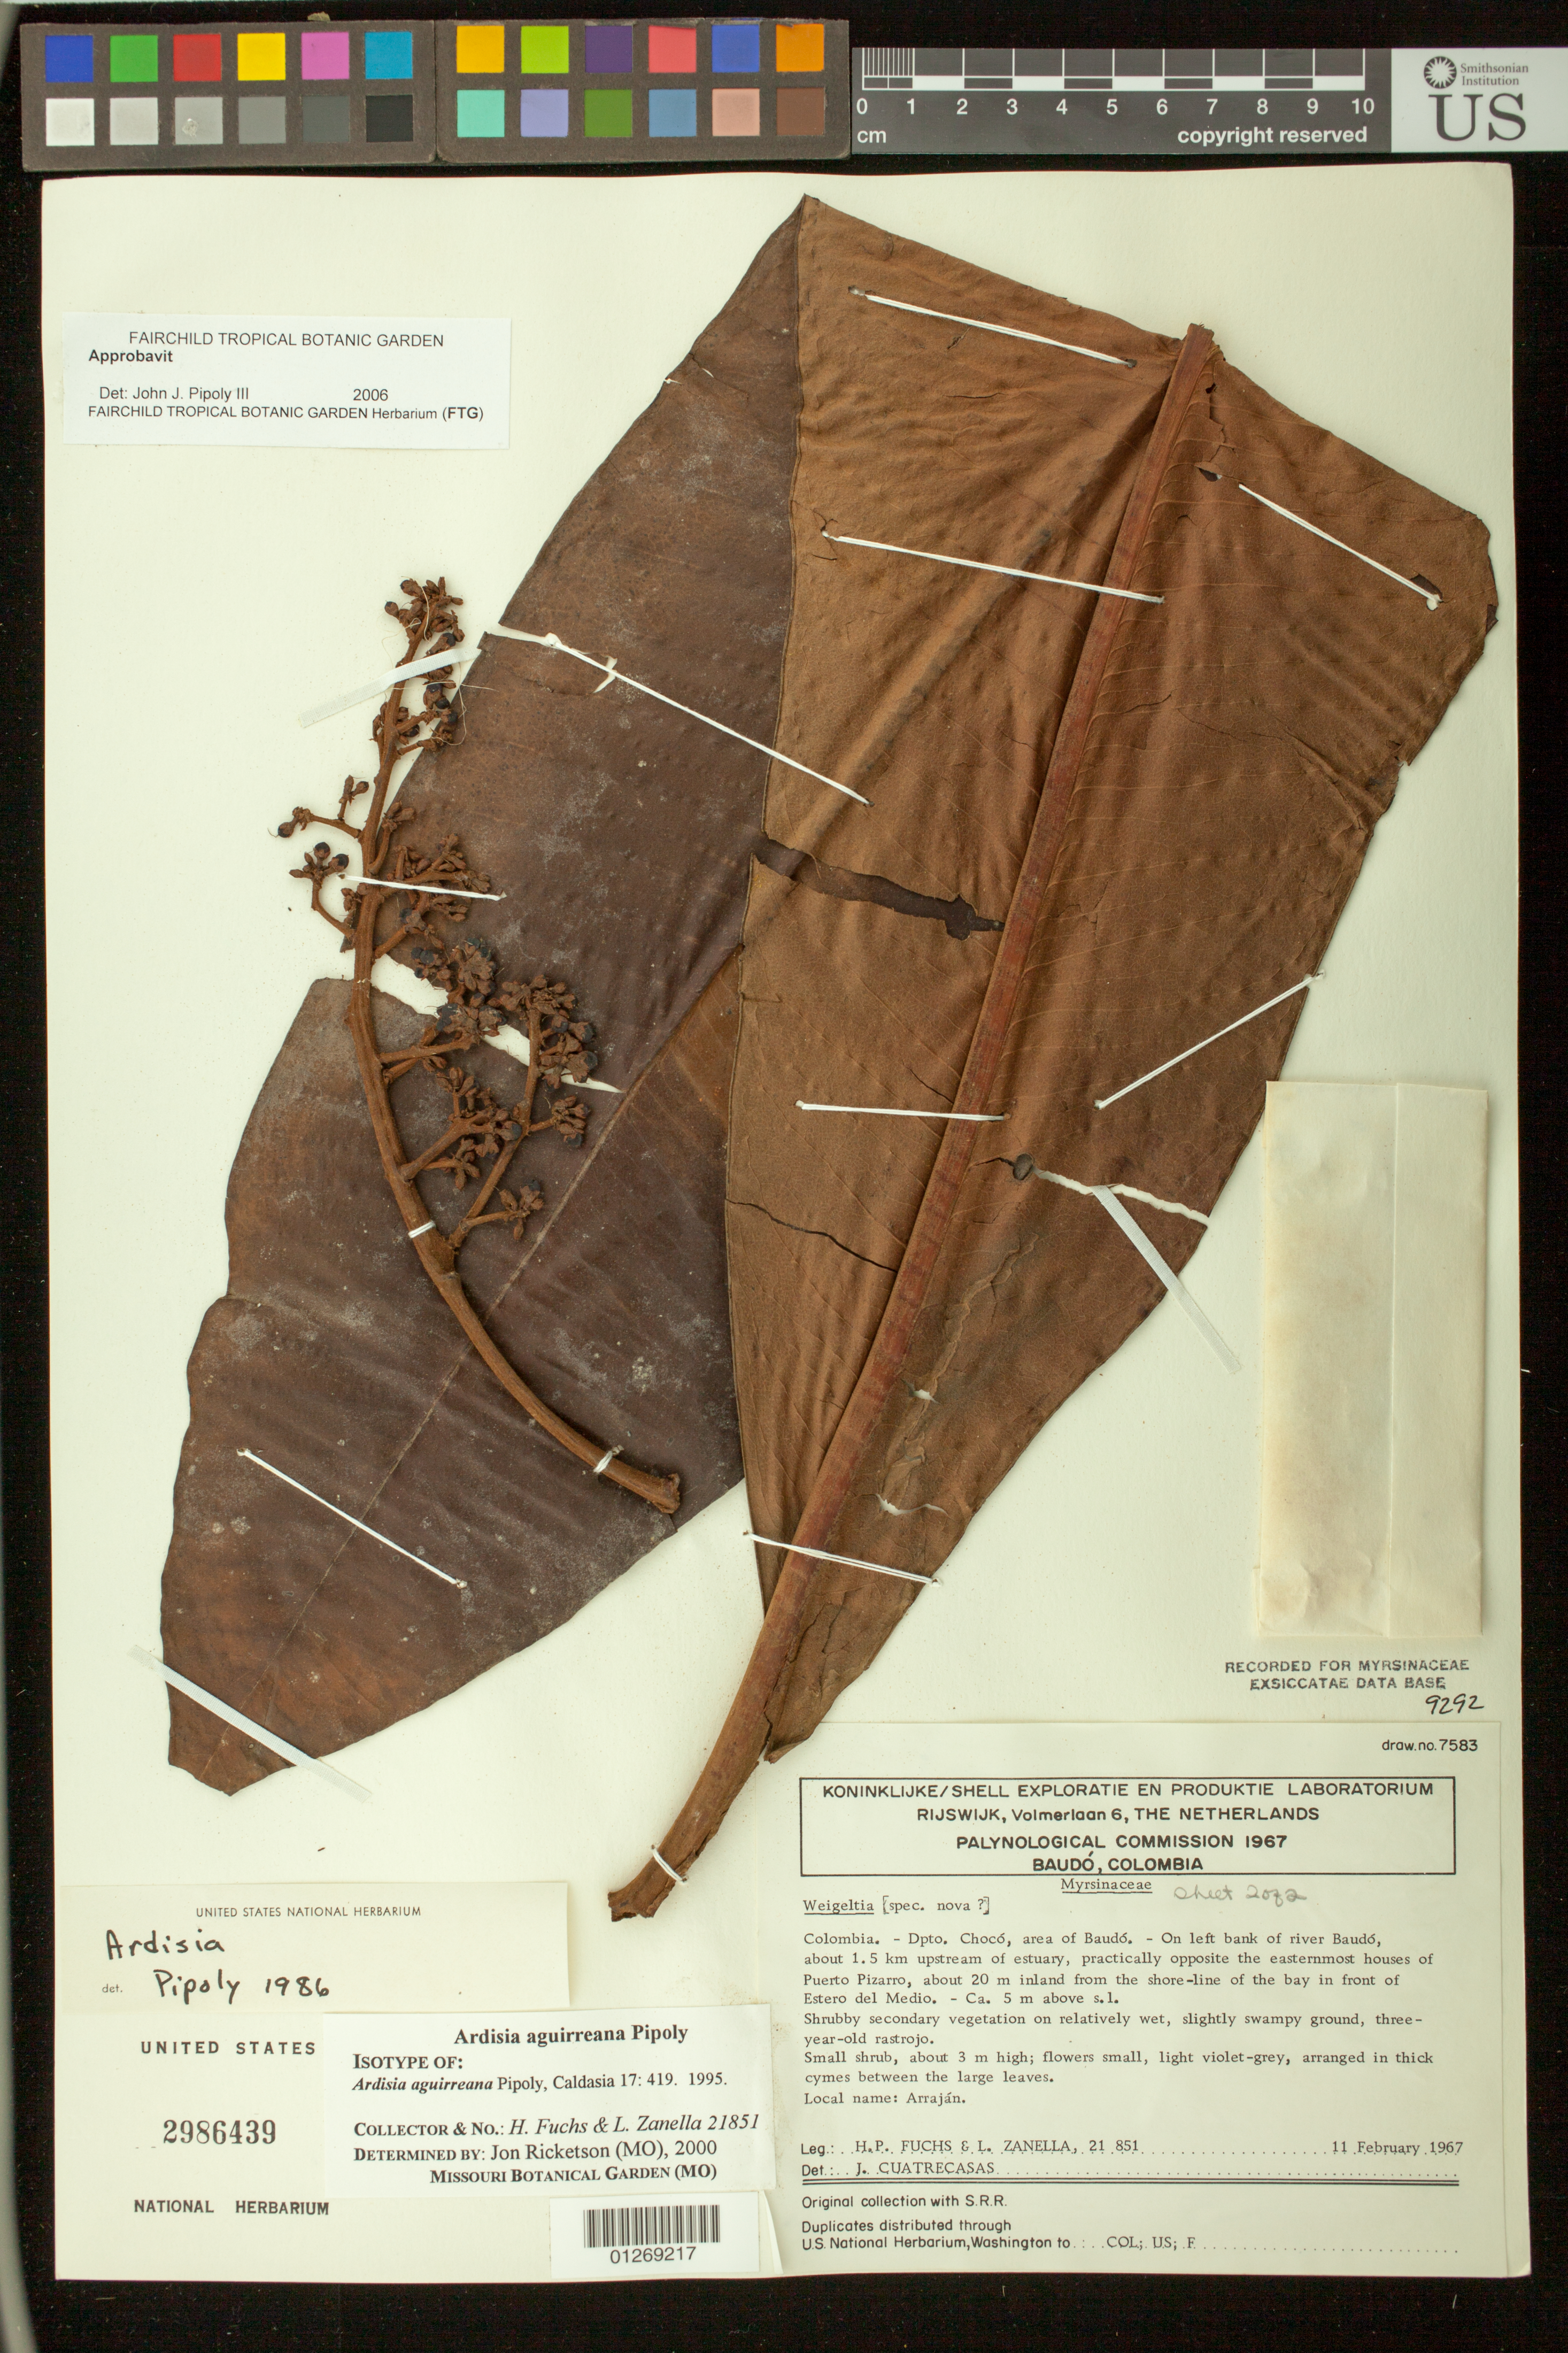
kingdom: Plantae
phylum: Tracheophyta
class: Magnoliopsida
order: Ericales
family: Primulaceae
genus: Ardisia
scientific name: Ardisia aguirreana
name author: Pipoly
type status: Isotype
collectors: H. P. Fuchs & L. Zanella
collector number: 21851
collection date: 1967-02-11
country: Colombia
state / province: Chocó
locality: Dpto. Chocó, area of Baudó. On left bank of river Baudó, about 1.5 km upstream of estuary, practically opposite the easternmost houses of Puerto Pizarro, about 20 m inland from the shore-line of the bay in front of Estero del Medio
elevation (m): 5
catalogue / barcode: US 2986439